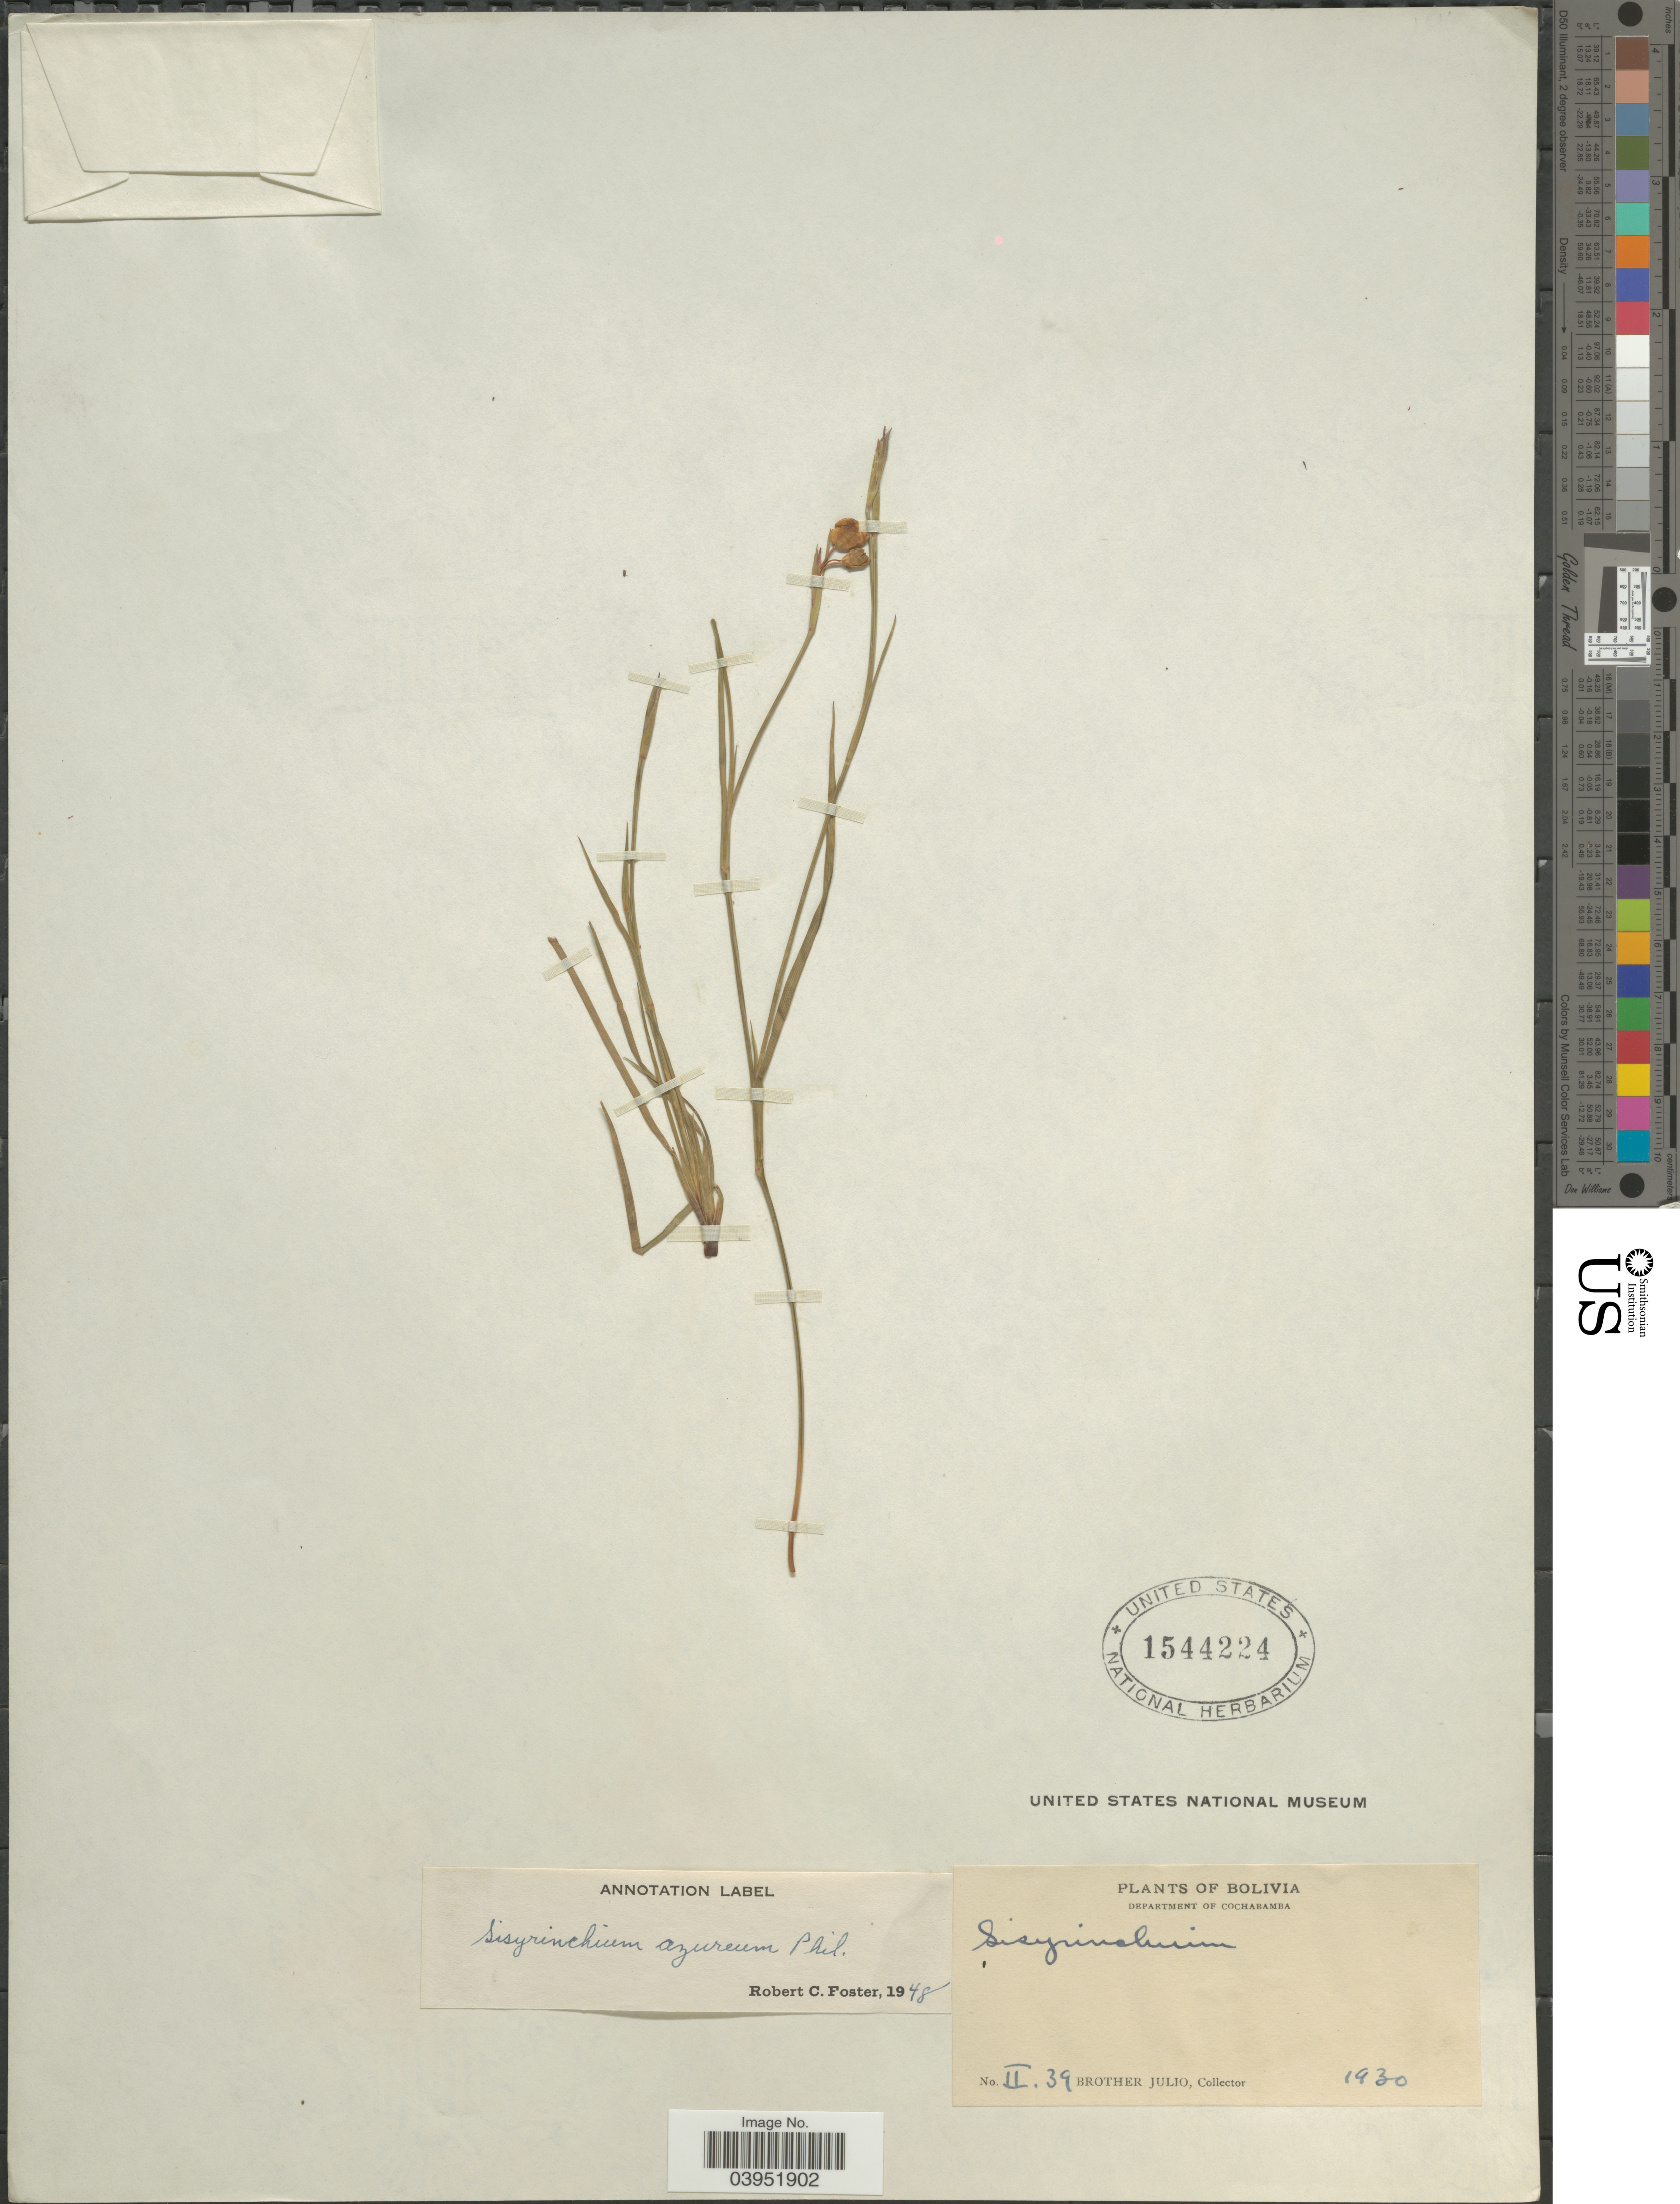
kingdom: Plantae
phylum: Tracheophyta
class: Liliopsida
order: Asparagales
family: Iridaceae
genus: Sisyrinchium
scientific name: Sisyrinchium azureum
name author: Phil.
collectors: Bro. Julio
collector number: II39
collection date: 1930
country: Bolivia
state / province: Cochabamba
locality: Department of Cochabamba.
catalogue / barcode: US 1544224